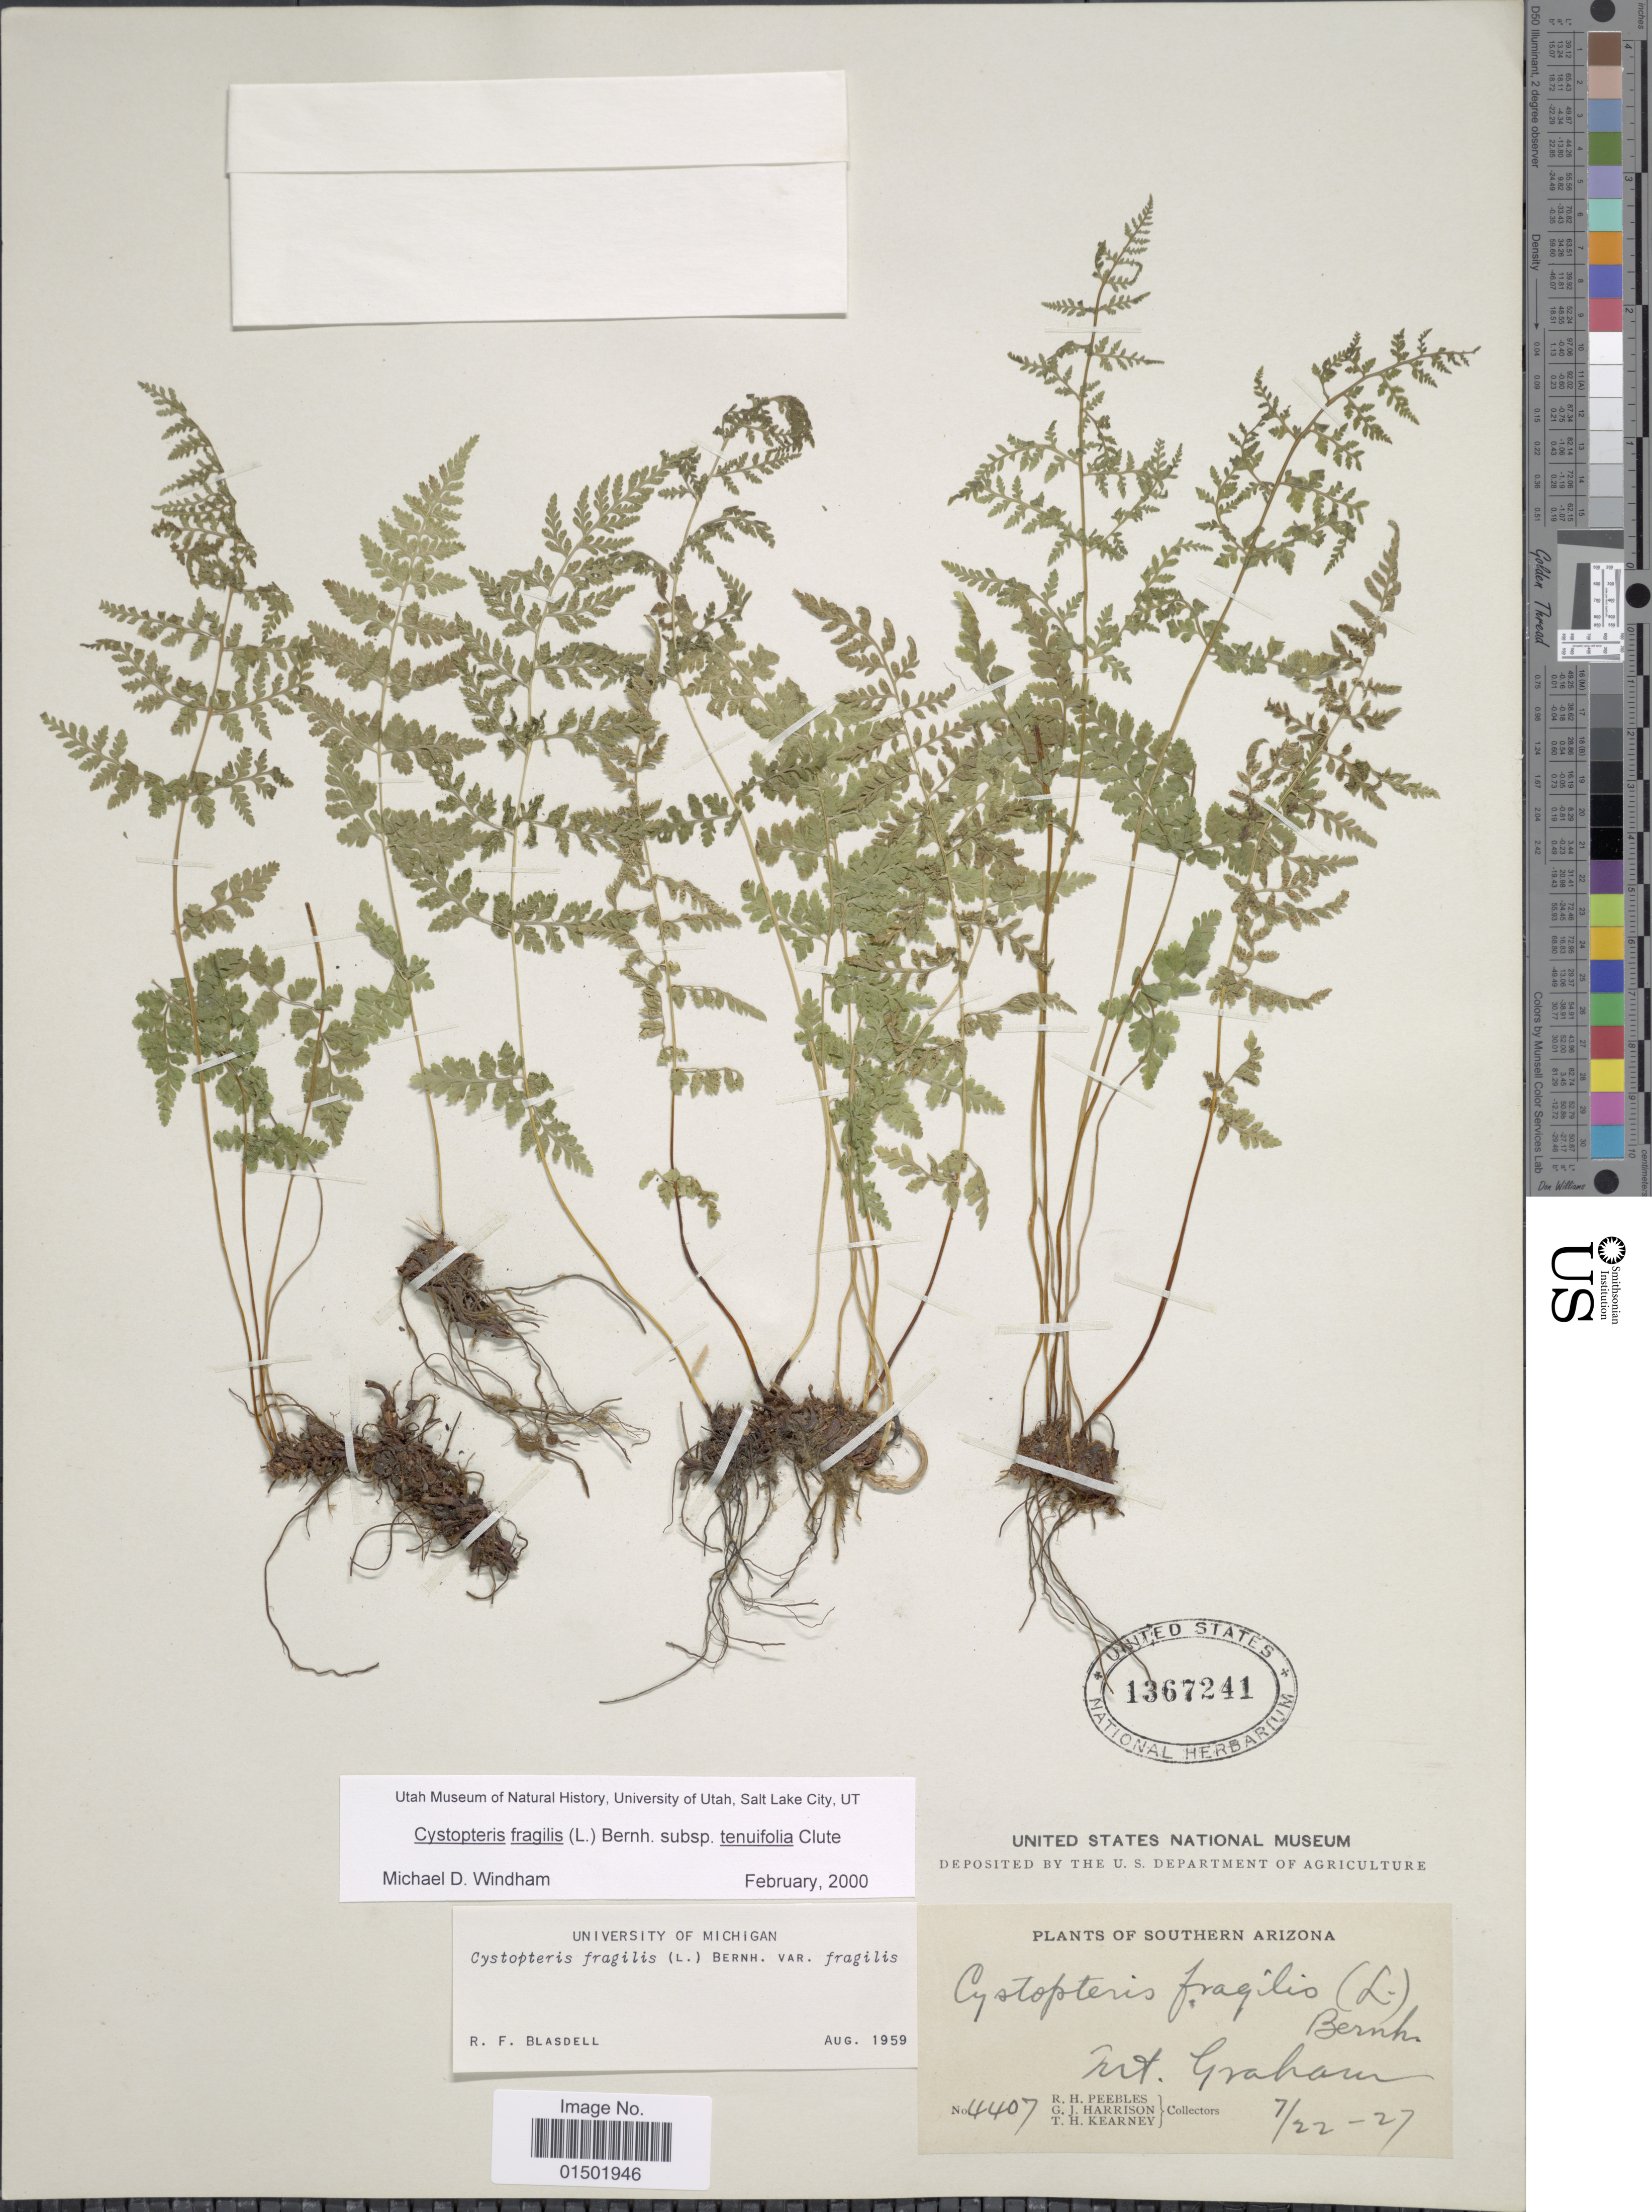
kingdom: Plantae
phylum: Tracheophyta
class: Polypodiopsida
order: Polypodiales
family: Cystopteridaceae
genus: Cystopteris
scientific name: Cystopteris fragilis var. tenuifolia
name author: (Clute) M. Broun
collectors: R. H. Peebles, G. J. Harrison & T. H. Kearney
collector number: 4407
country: United States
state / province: Arizona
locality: Southern Arizona. Mt. Graham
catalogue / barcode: US 1367241